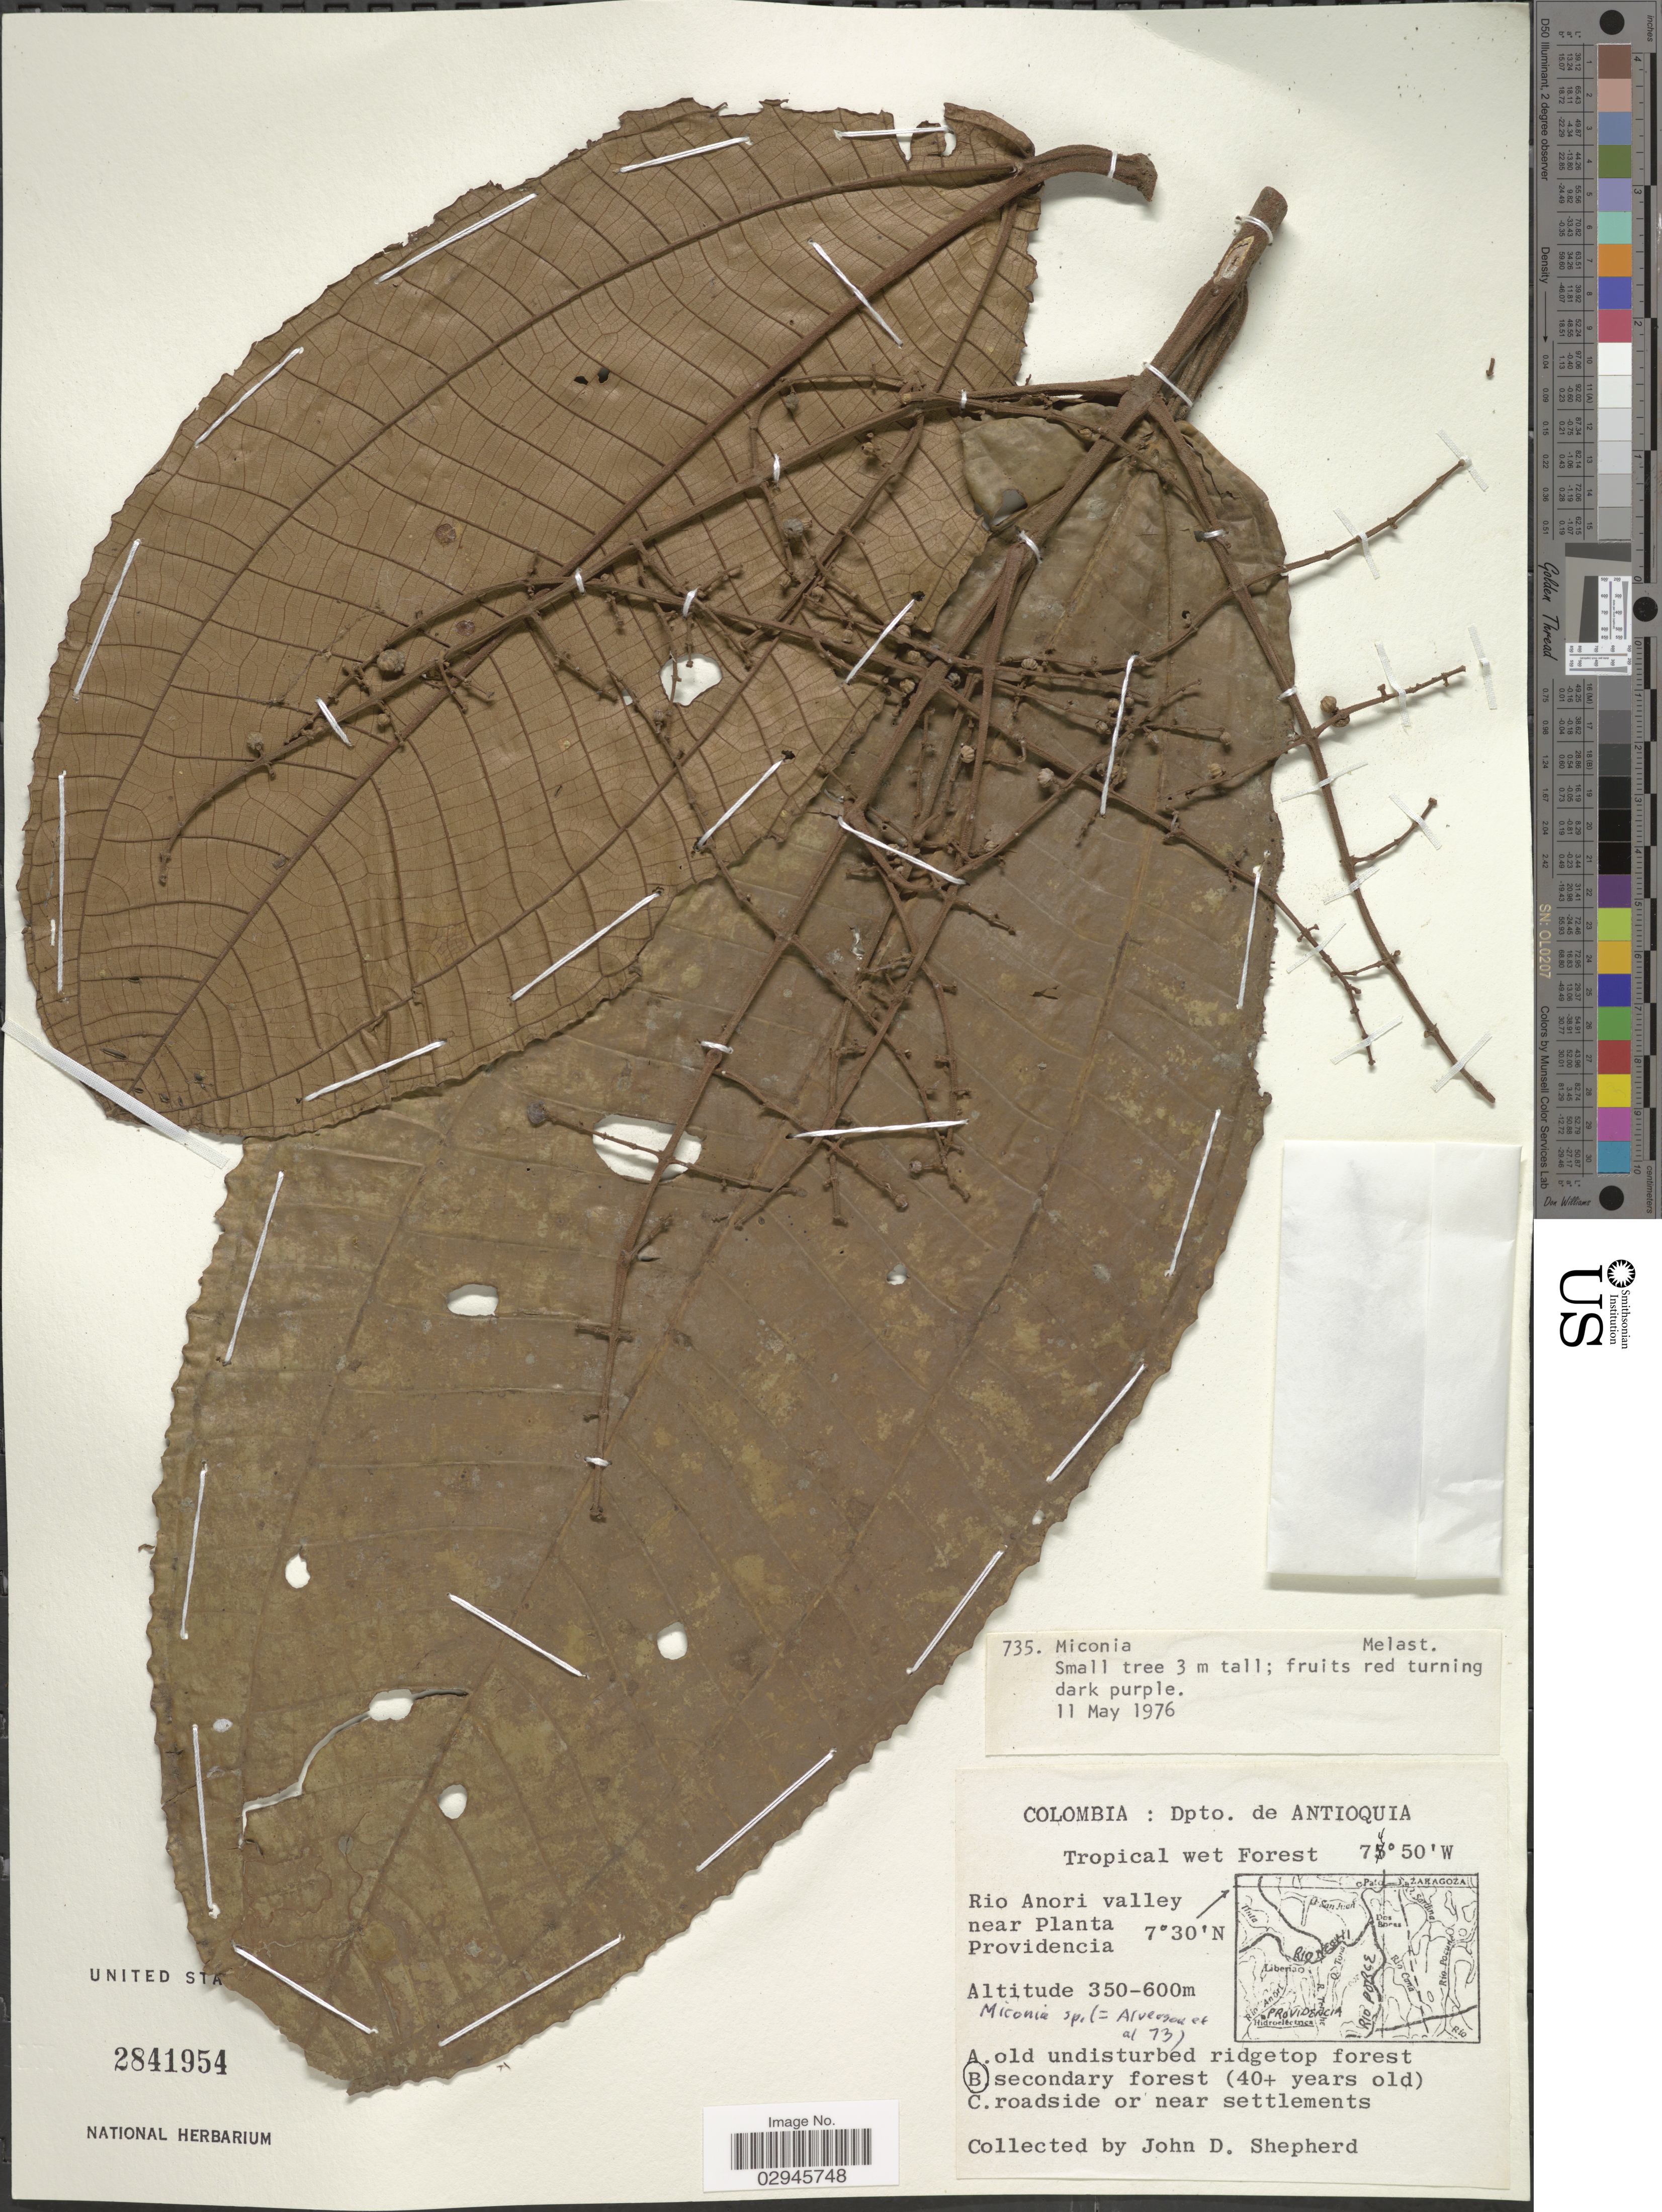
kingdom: Plantae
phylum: Tracheophyta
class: Magnoliopsida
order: Myrtales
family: Melastomataceae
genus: Miconia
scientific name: Miconia sp.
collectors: J. D. Shepherd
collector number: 735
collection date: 1976-05-11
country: Colombia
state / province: Antioquia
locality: Dpto. de Antioquia. Tropical wet Forest. Rio Anori valley near Planta Providencia.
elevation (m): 350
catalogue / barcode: US 2841954